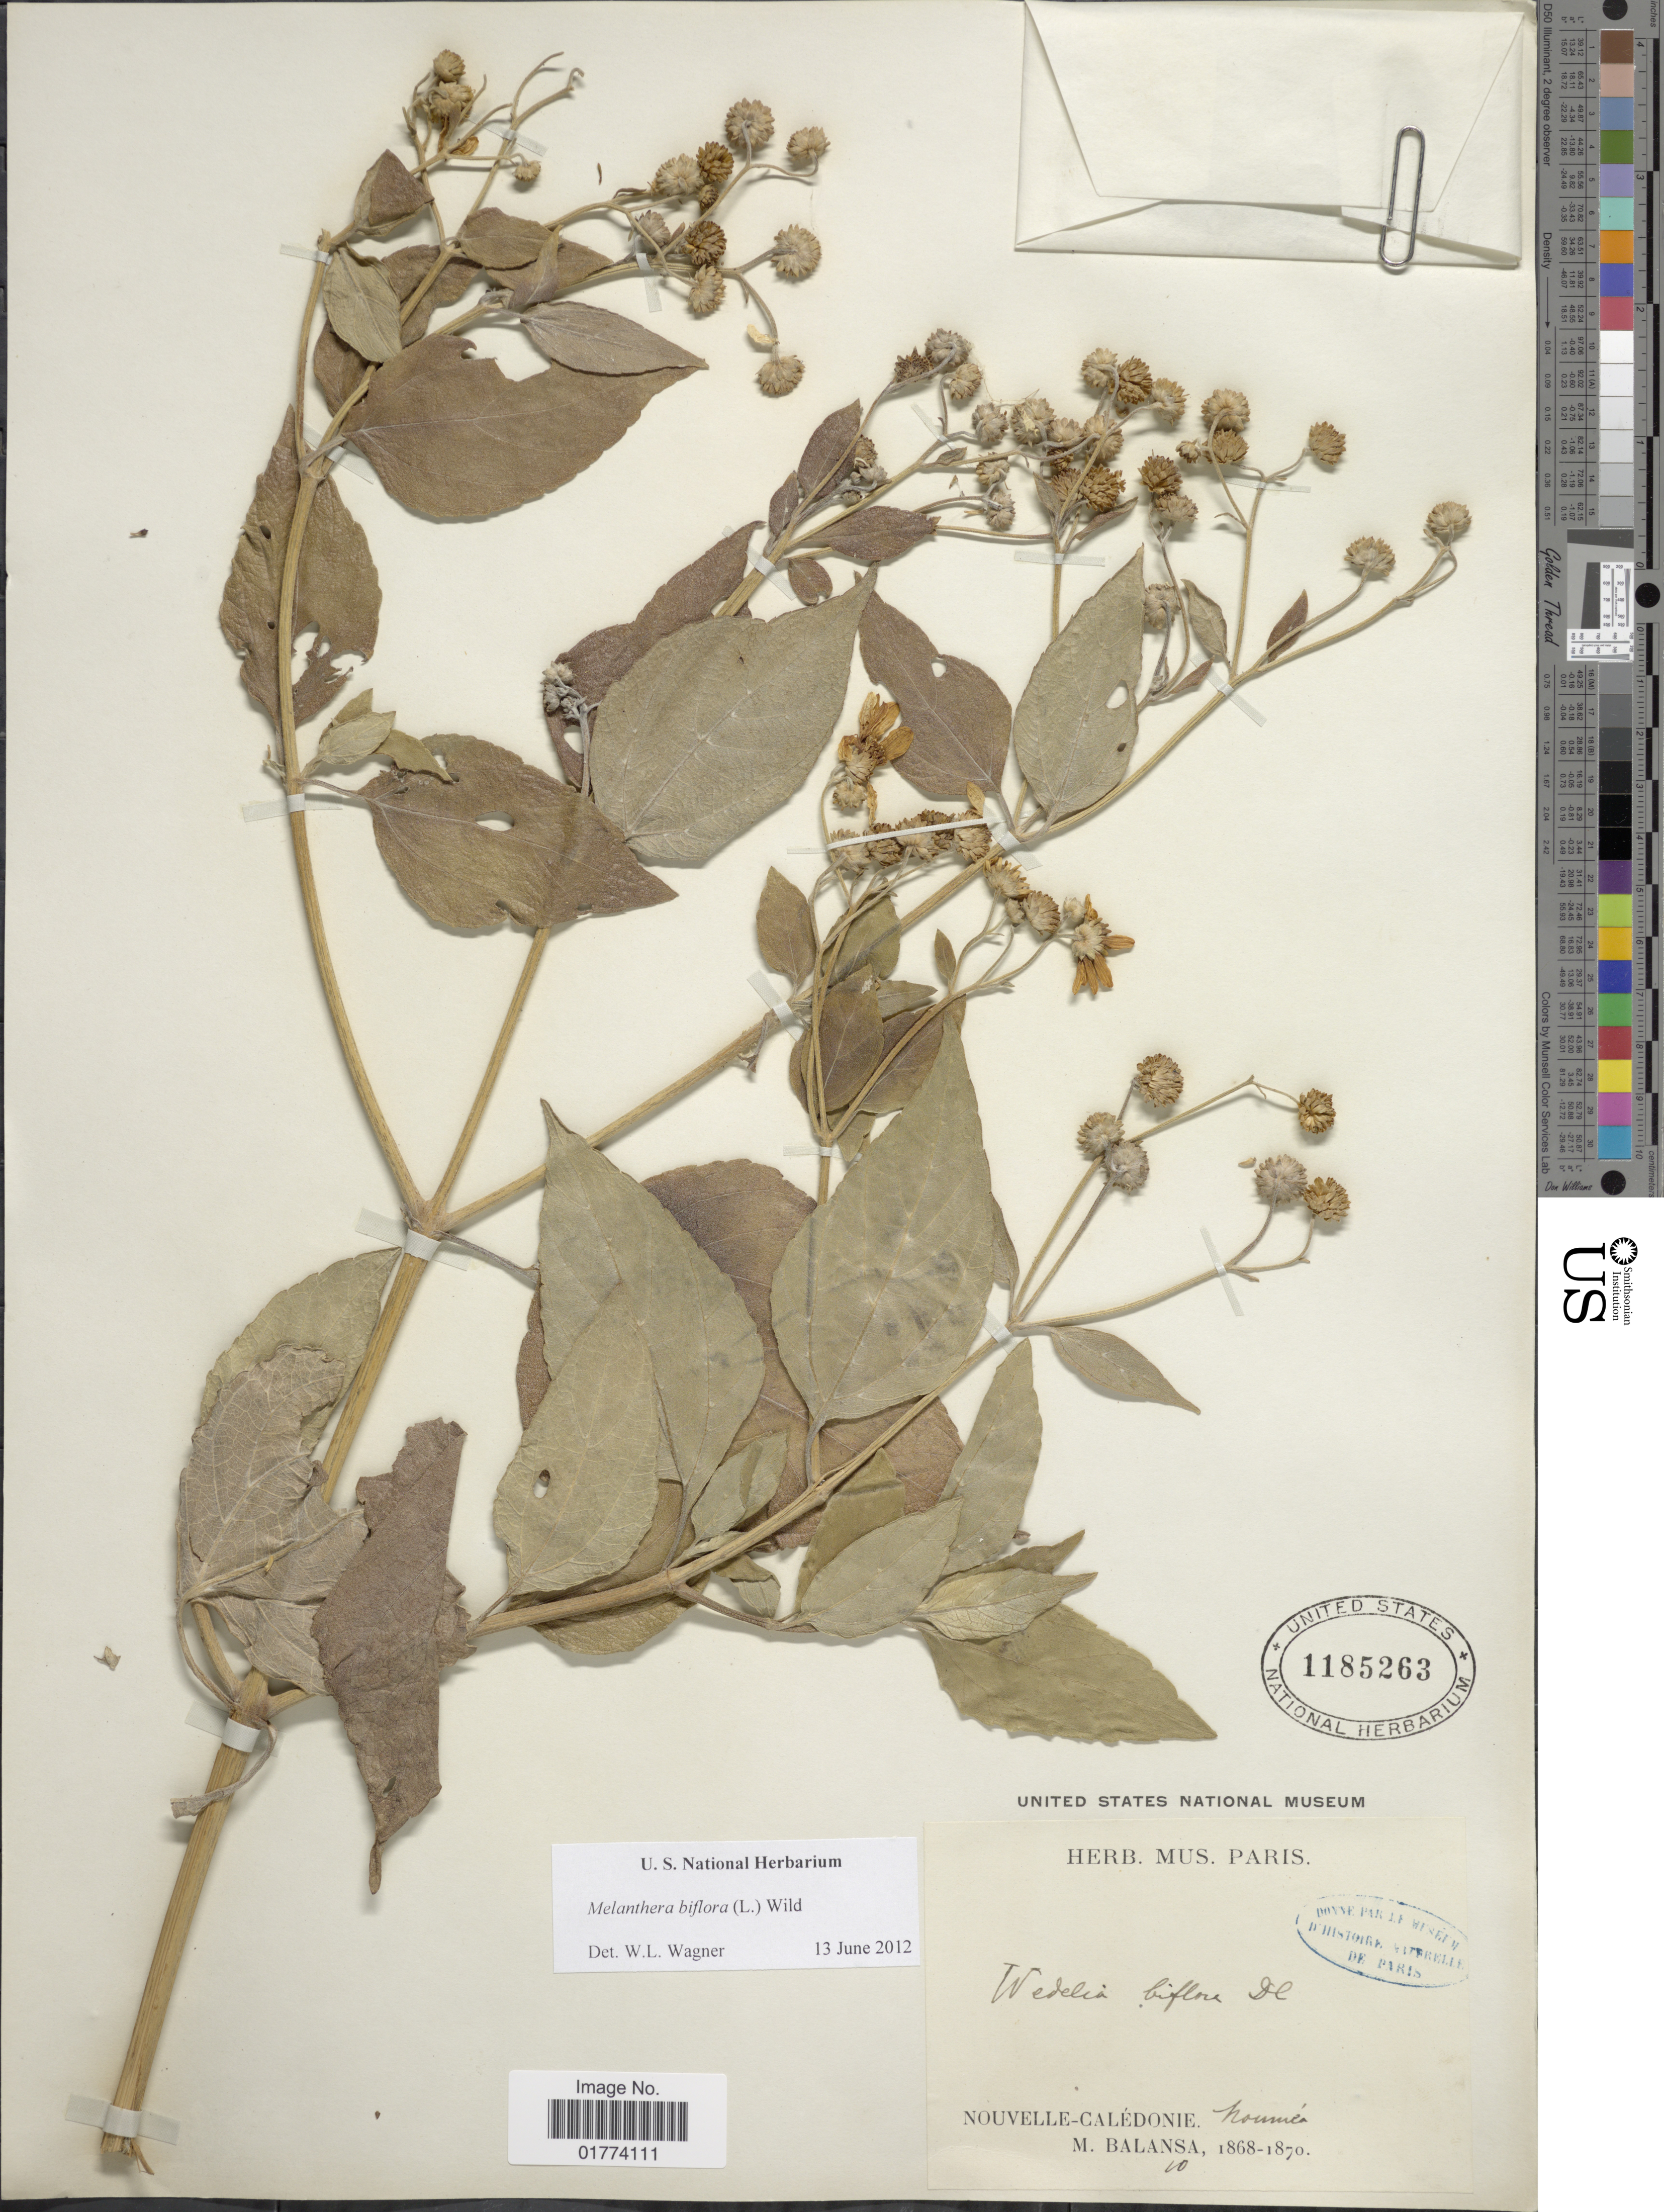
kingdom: Plantae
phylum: Tracheophyta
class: Magnoliopsida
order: Asterales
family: Asteraceae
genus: Wollastonia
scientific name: Wollastonia biflora var. biflora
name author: (L.) DC.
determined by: Wagner, W. L., (BOT), Smithsonian Institution - National Museum of Natural History (UNITED STATES)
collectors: B. Balansa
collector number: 10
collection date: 1868/1870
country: New Caledonia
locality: Nouvelle- Caledonie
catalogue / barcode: US 1185263